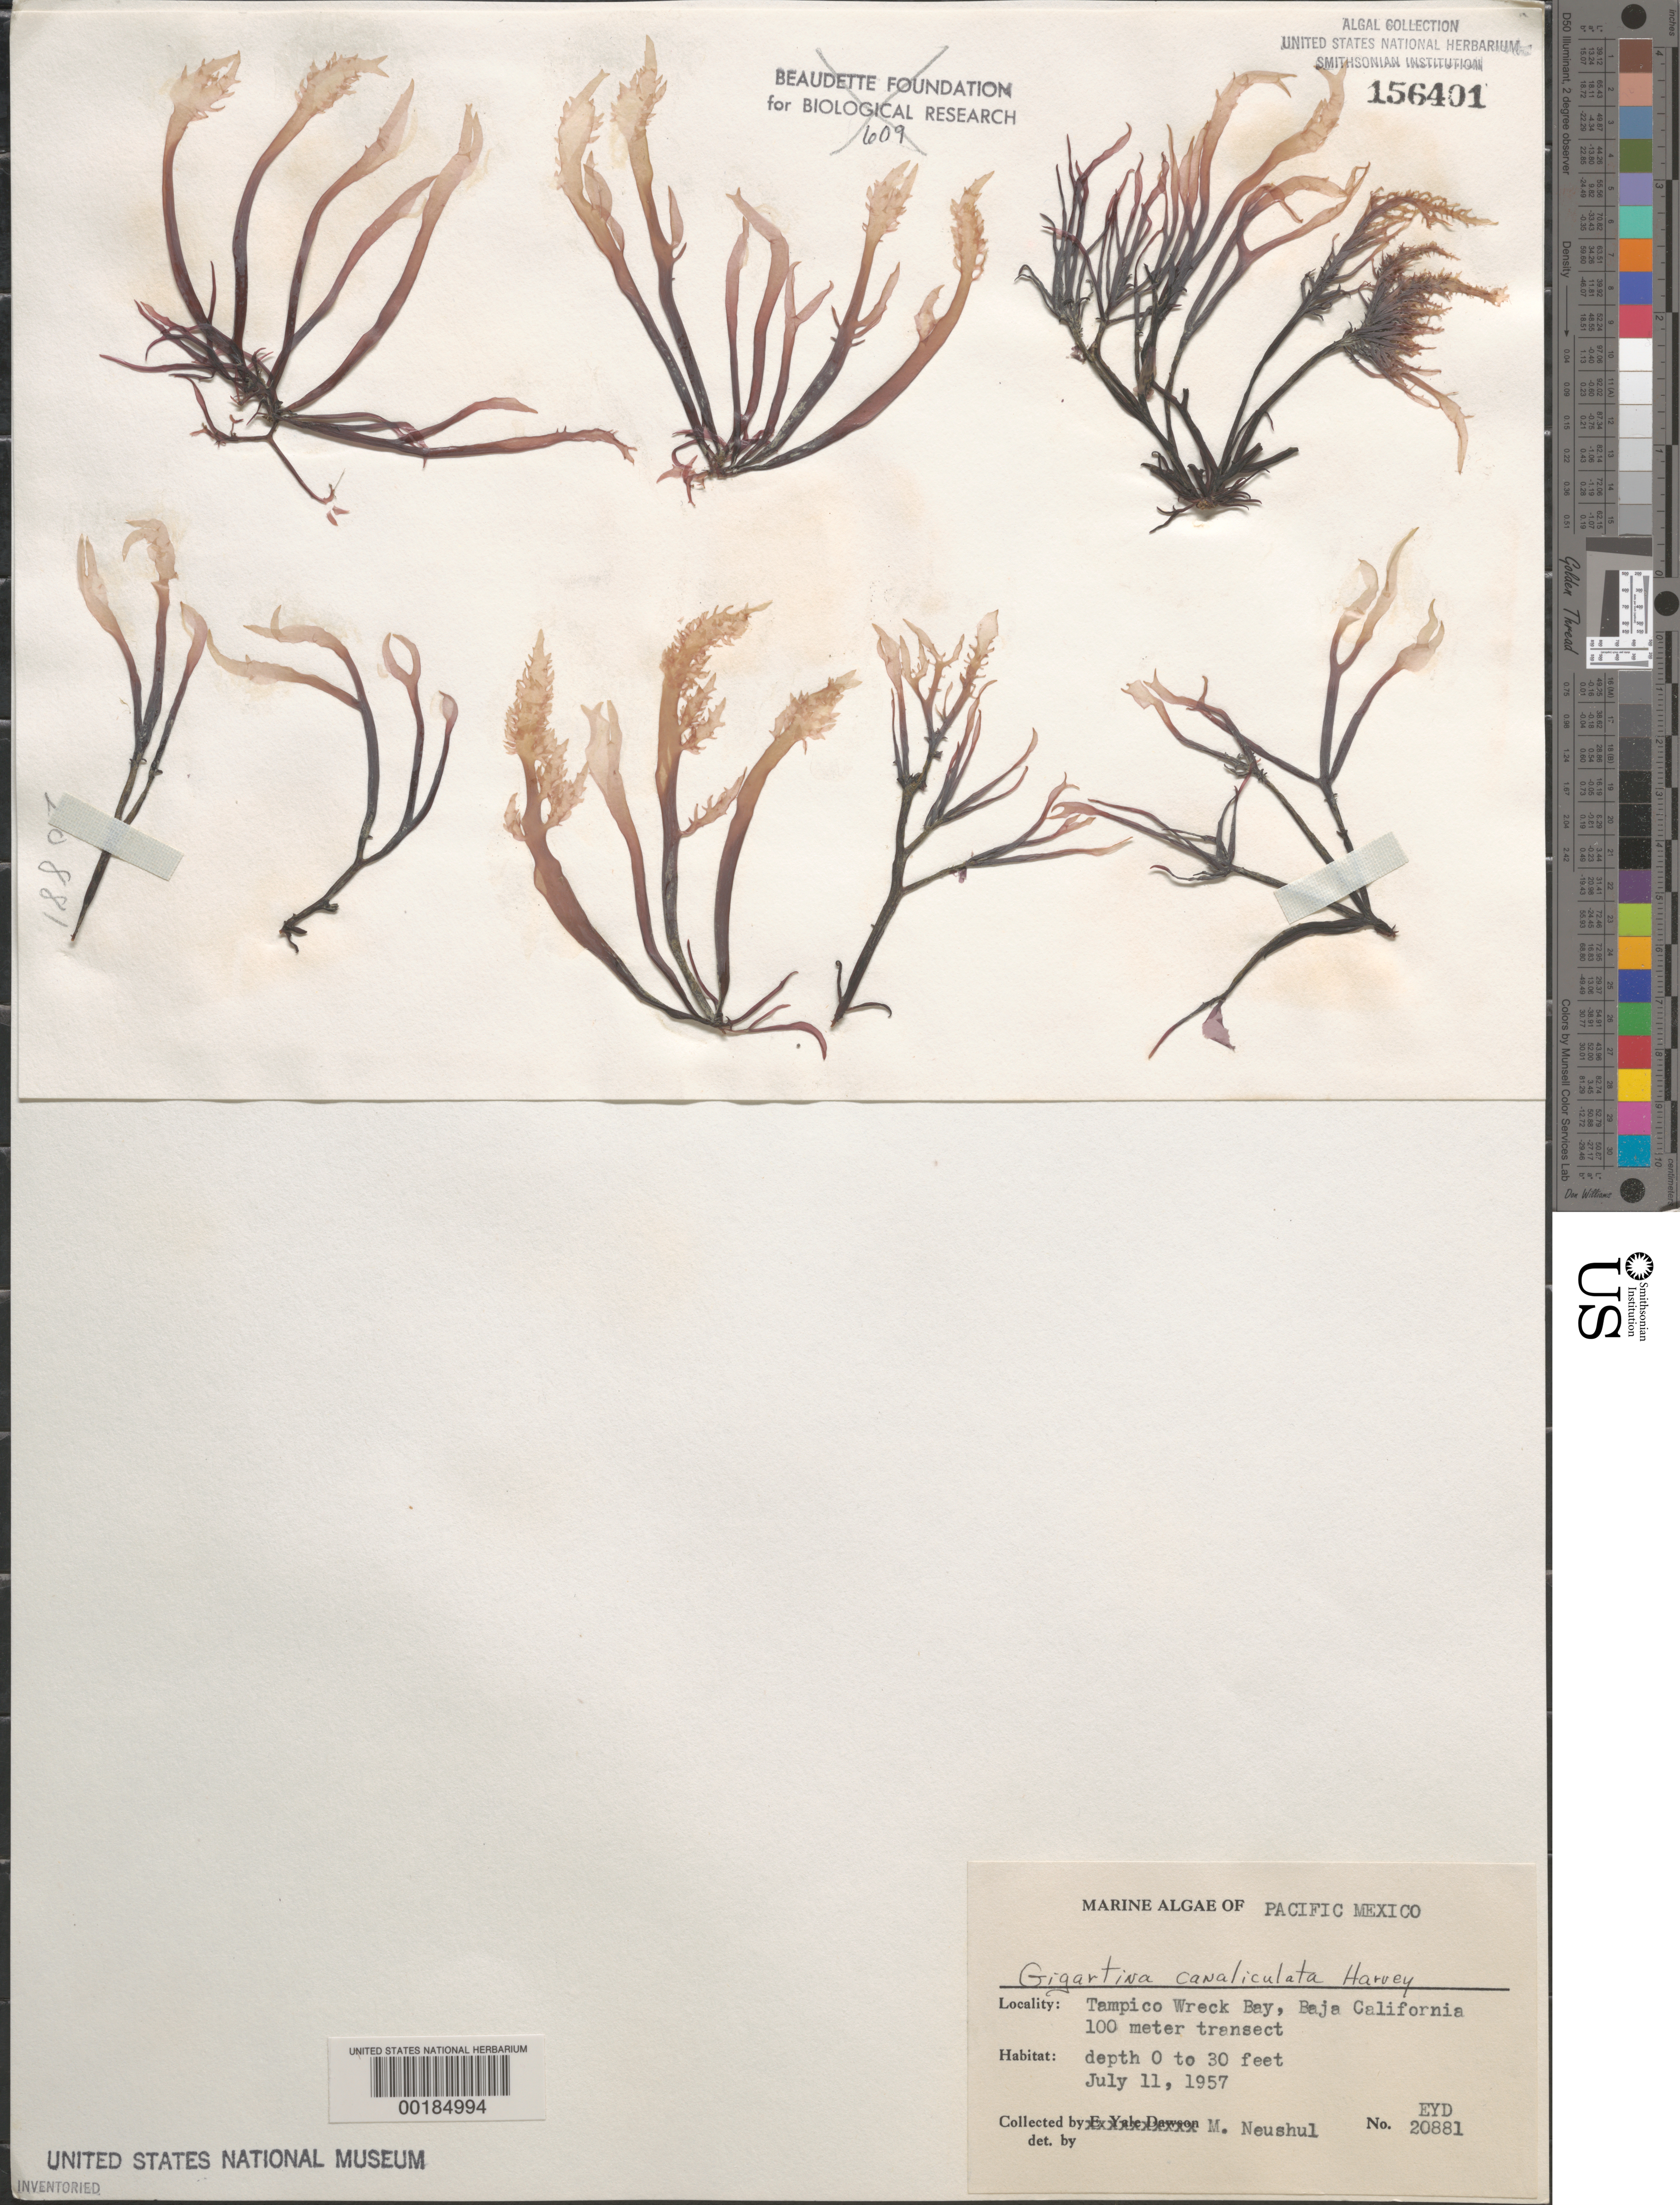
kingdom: Plantae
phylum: Rhodophyta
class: Florideophyceae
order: Gigartinales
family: Gigartinaceae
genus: Chondracanthus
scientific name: Chondracanthus canaliculatus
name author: (Harv.) Guiry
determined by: Algae name updating Project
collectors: M. Neushul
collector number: EYD 20881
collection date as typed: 11 Jul 1957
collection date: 1957-07-11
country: Mexico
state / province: Baja California Norte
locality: Tampico Wreck Bay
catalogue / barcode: US 156401